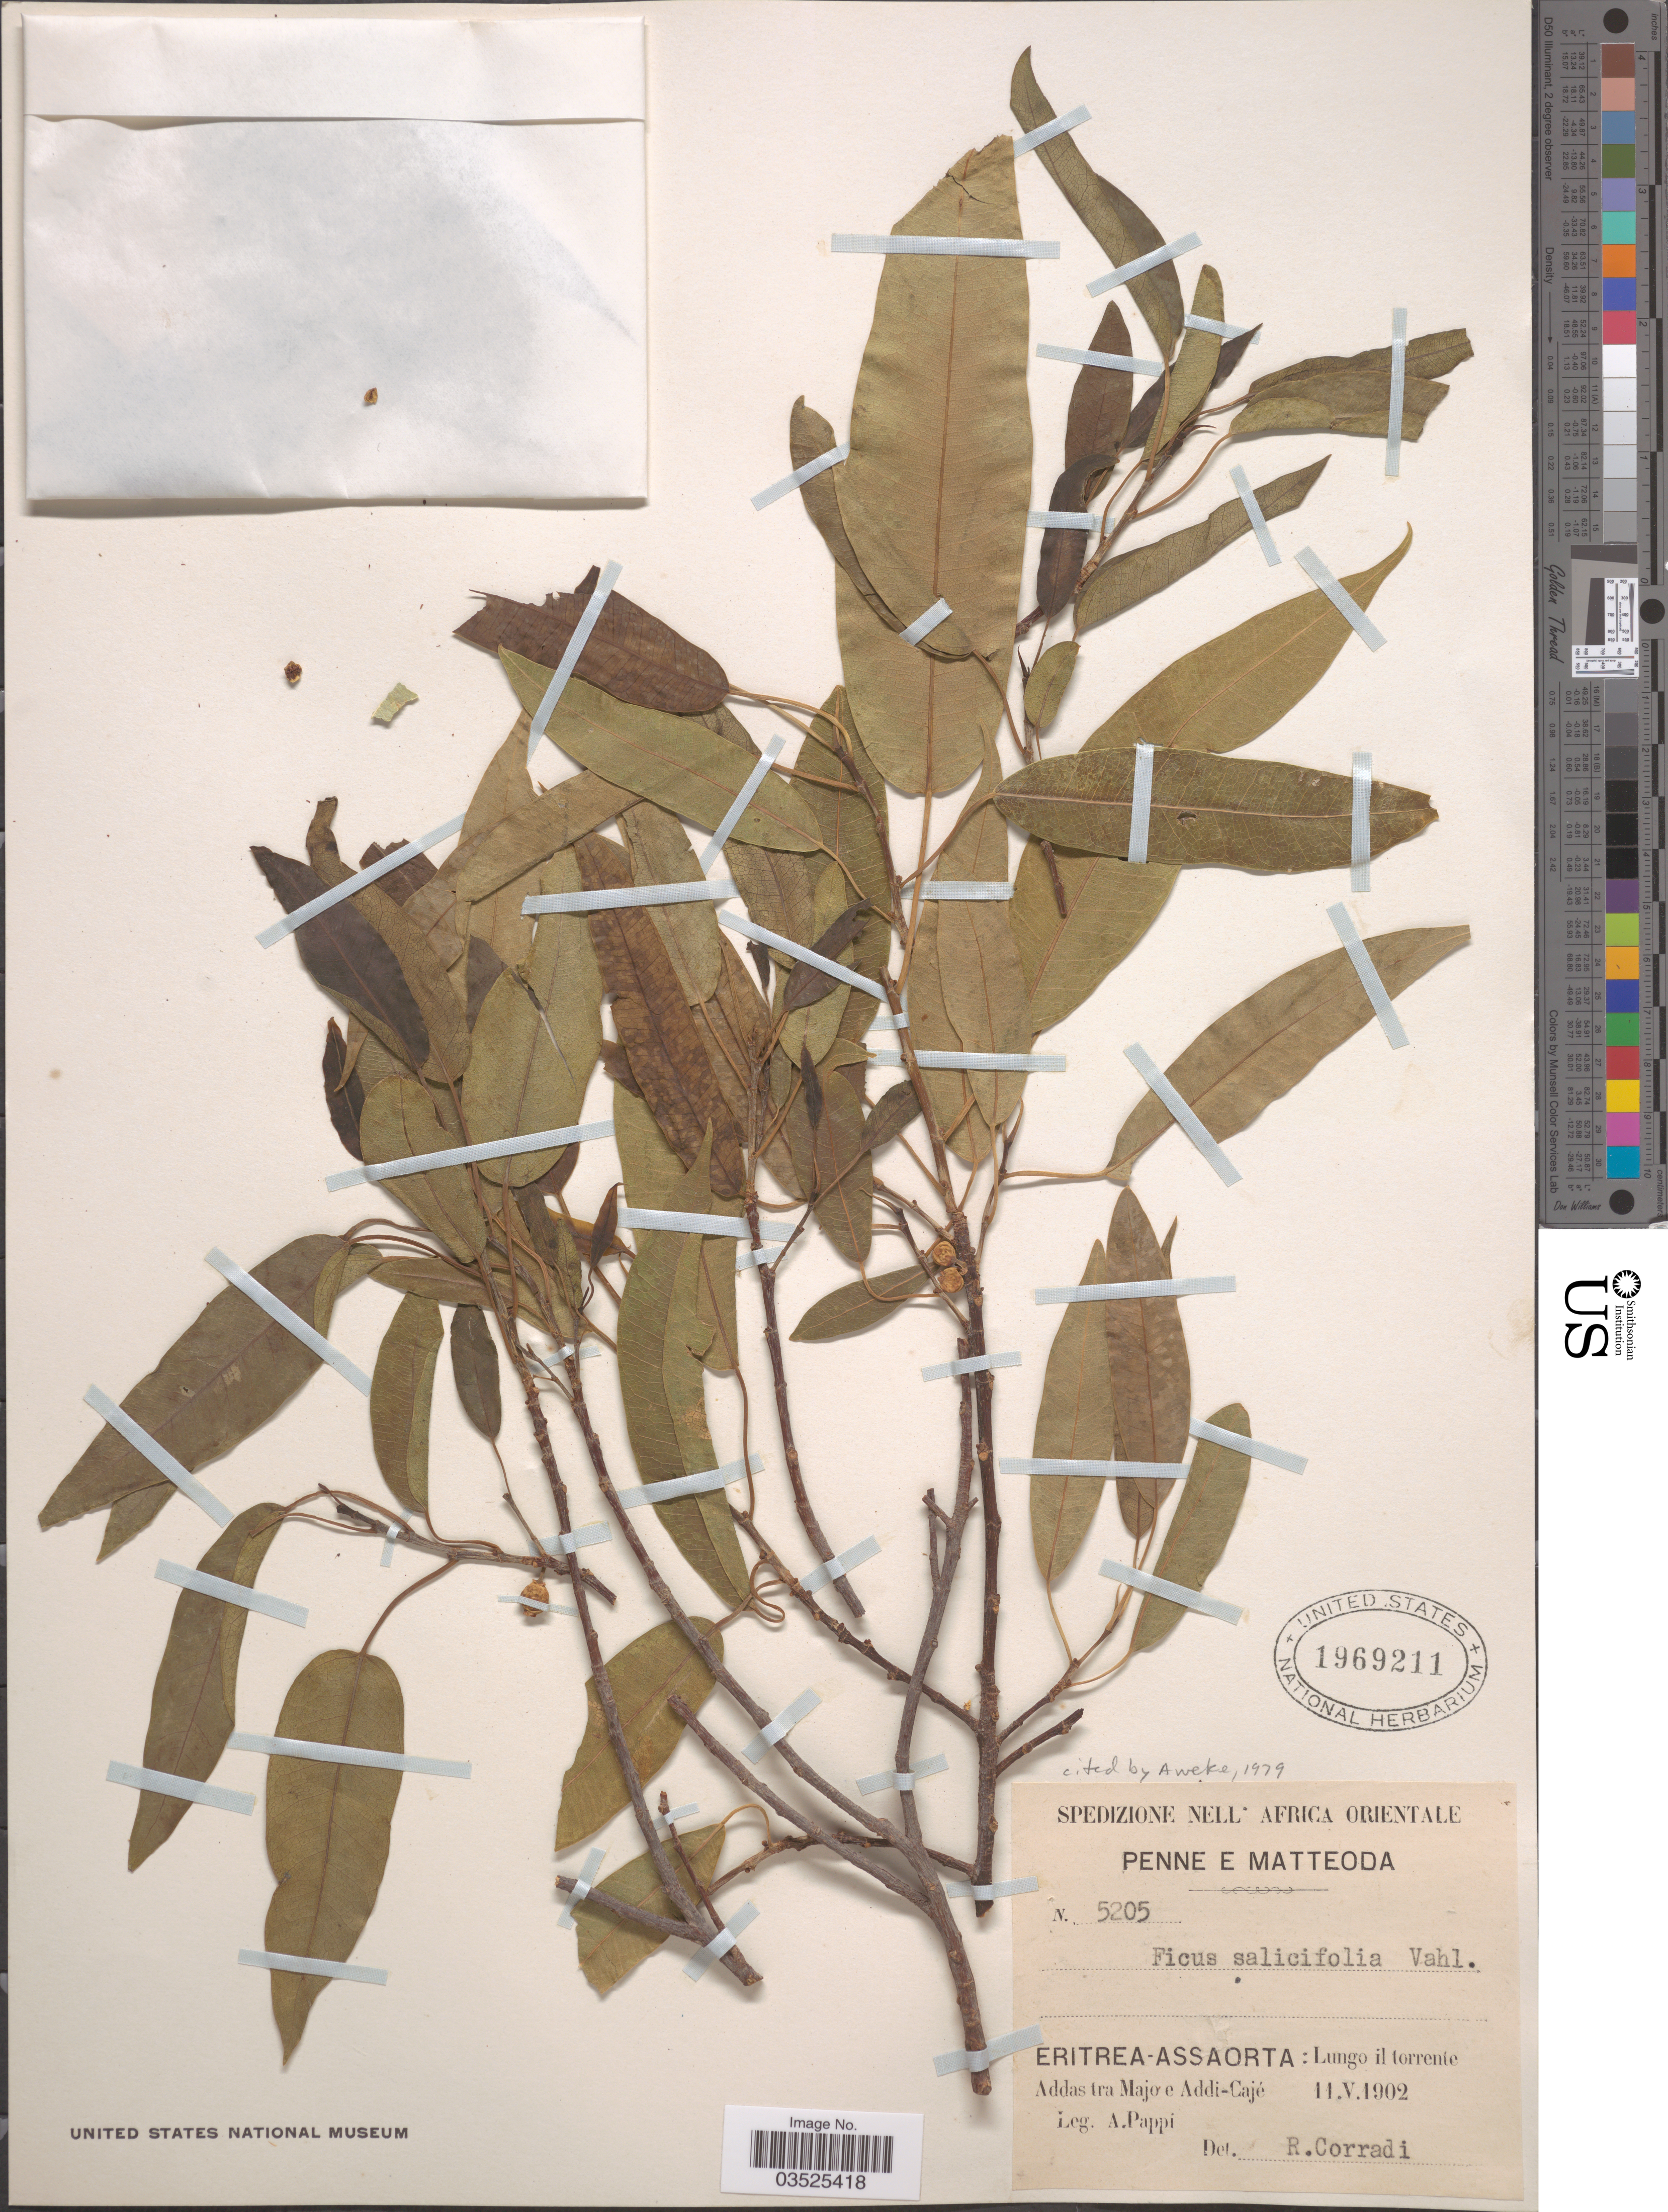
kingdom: Plantae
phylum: Tracheophyta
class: Magnoliopsida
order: Rosales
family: Moraceae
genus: Ficus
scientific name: Ficus salicifolia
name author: Vahl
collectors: A. Pappi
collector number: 5205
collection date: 1902-05-11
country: Eritrea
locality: Eritrea-Assaorta: Lungo il torrente*Addas tra Majo e Addi-Cajé.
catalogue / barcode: US 1969211